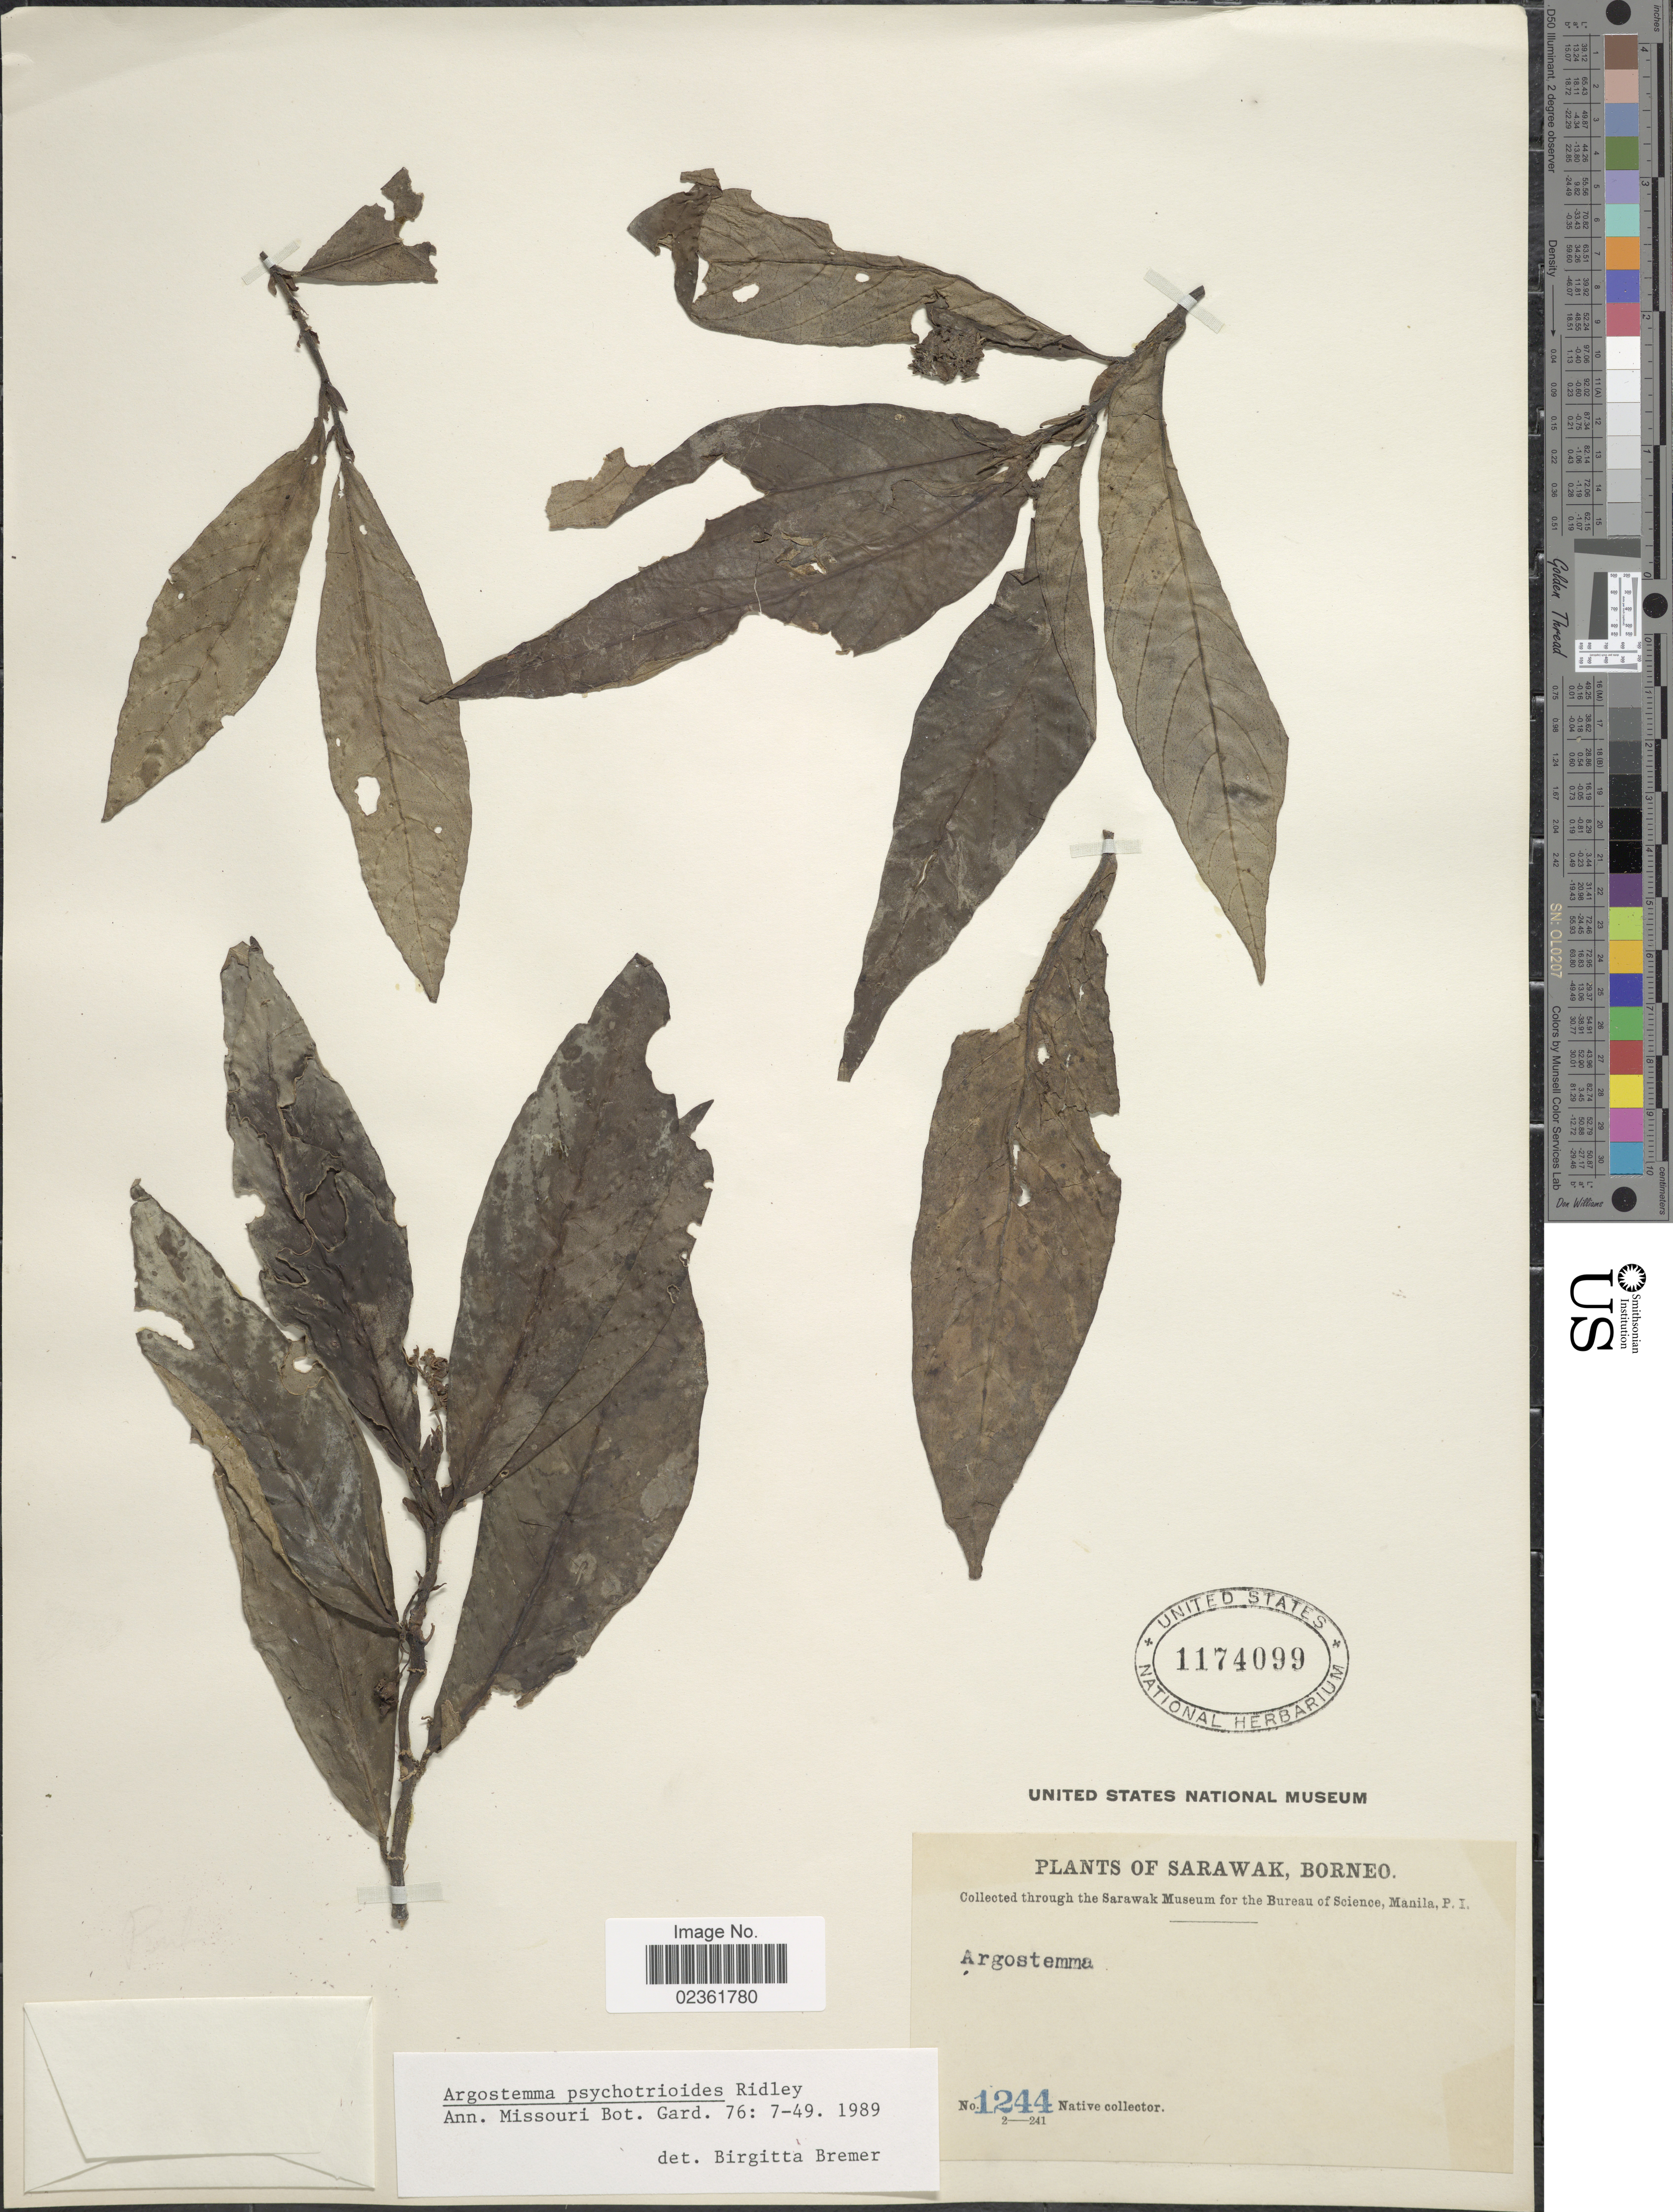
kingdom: Plantae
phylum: Tracheophyta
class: Magnoliopsida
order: Gentianales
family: Rubiaceae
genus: Argostemma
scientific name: Argostemma psychotrioides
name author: Ridl.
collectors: Native collector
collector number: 1244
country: Malaysia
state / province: Sarawak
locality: Borneo.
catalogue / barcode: US 1174099